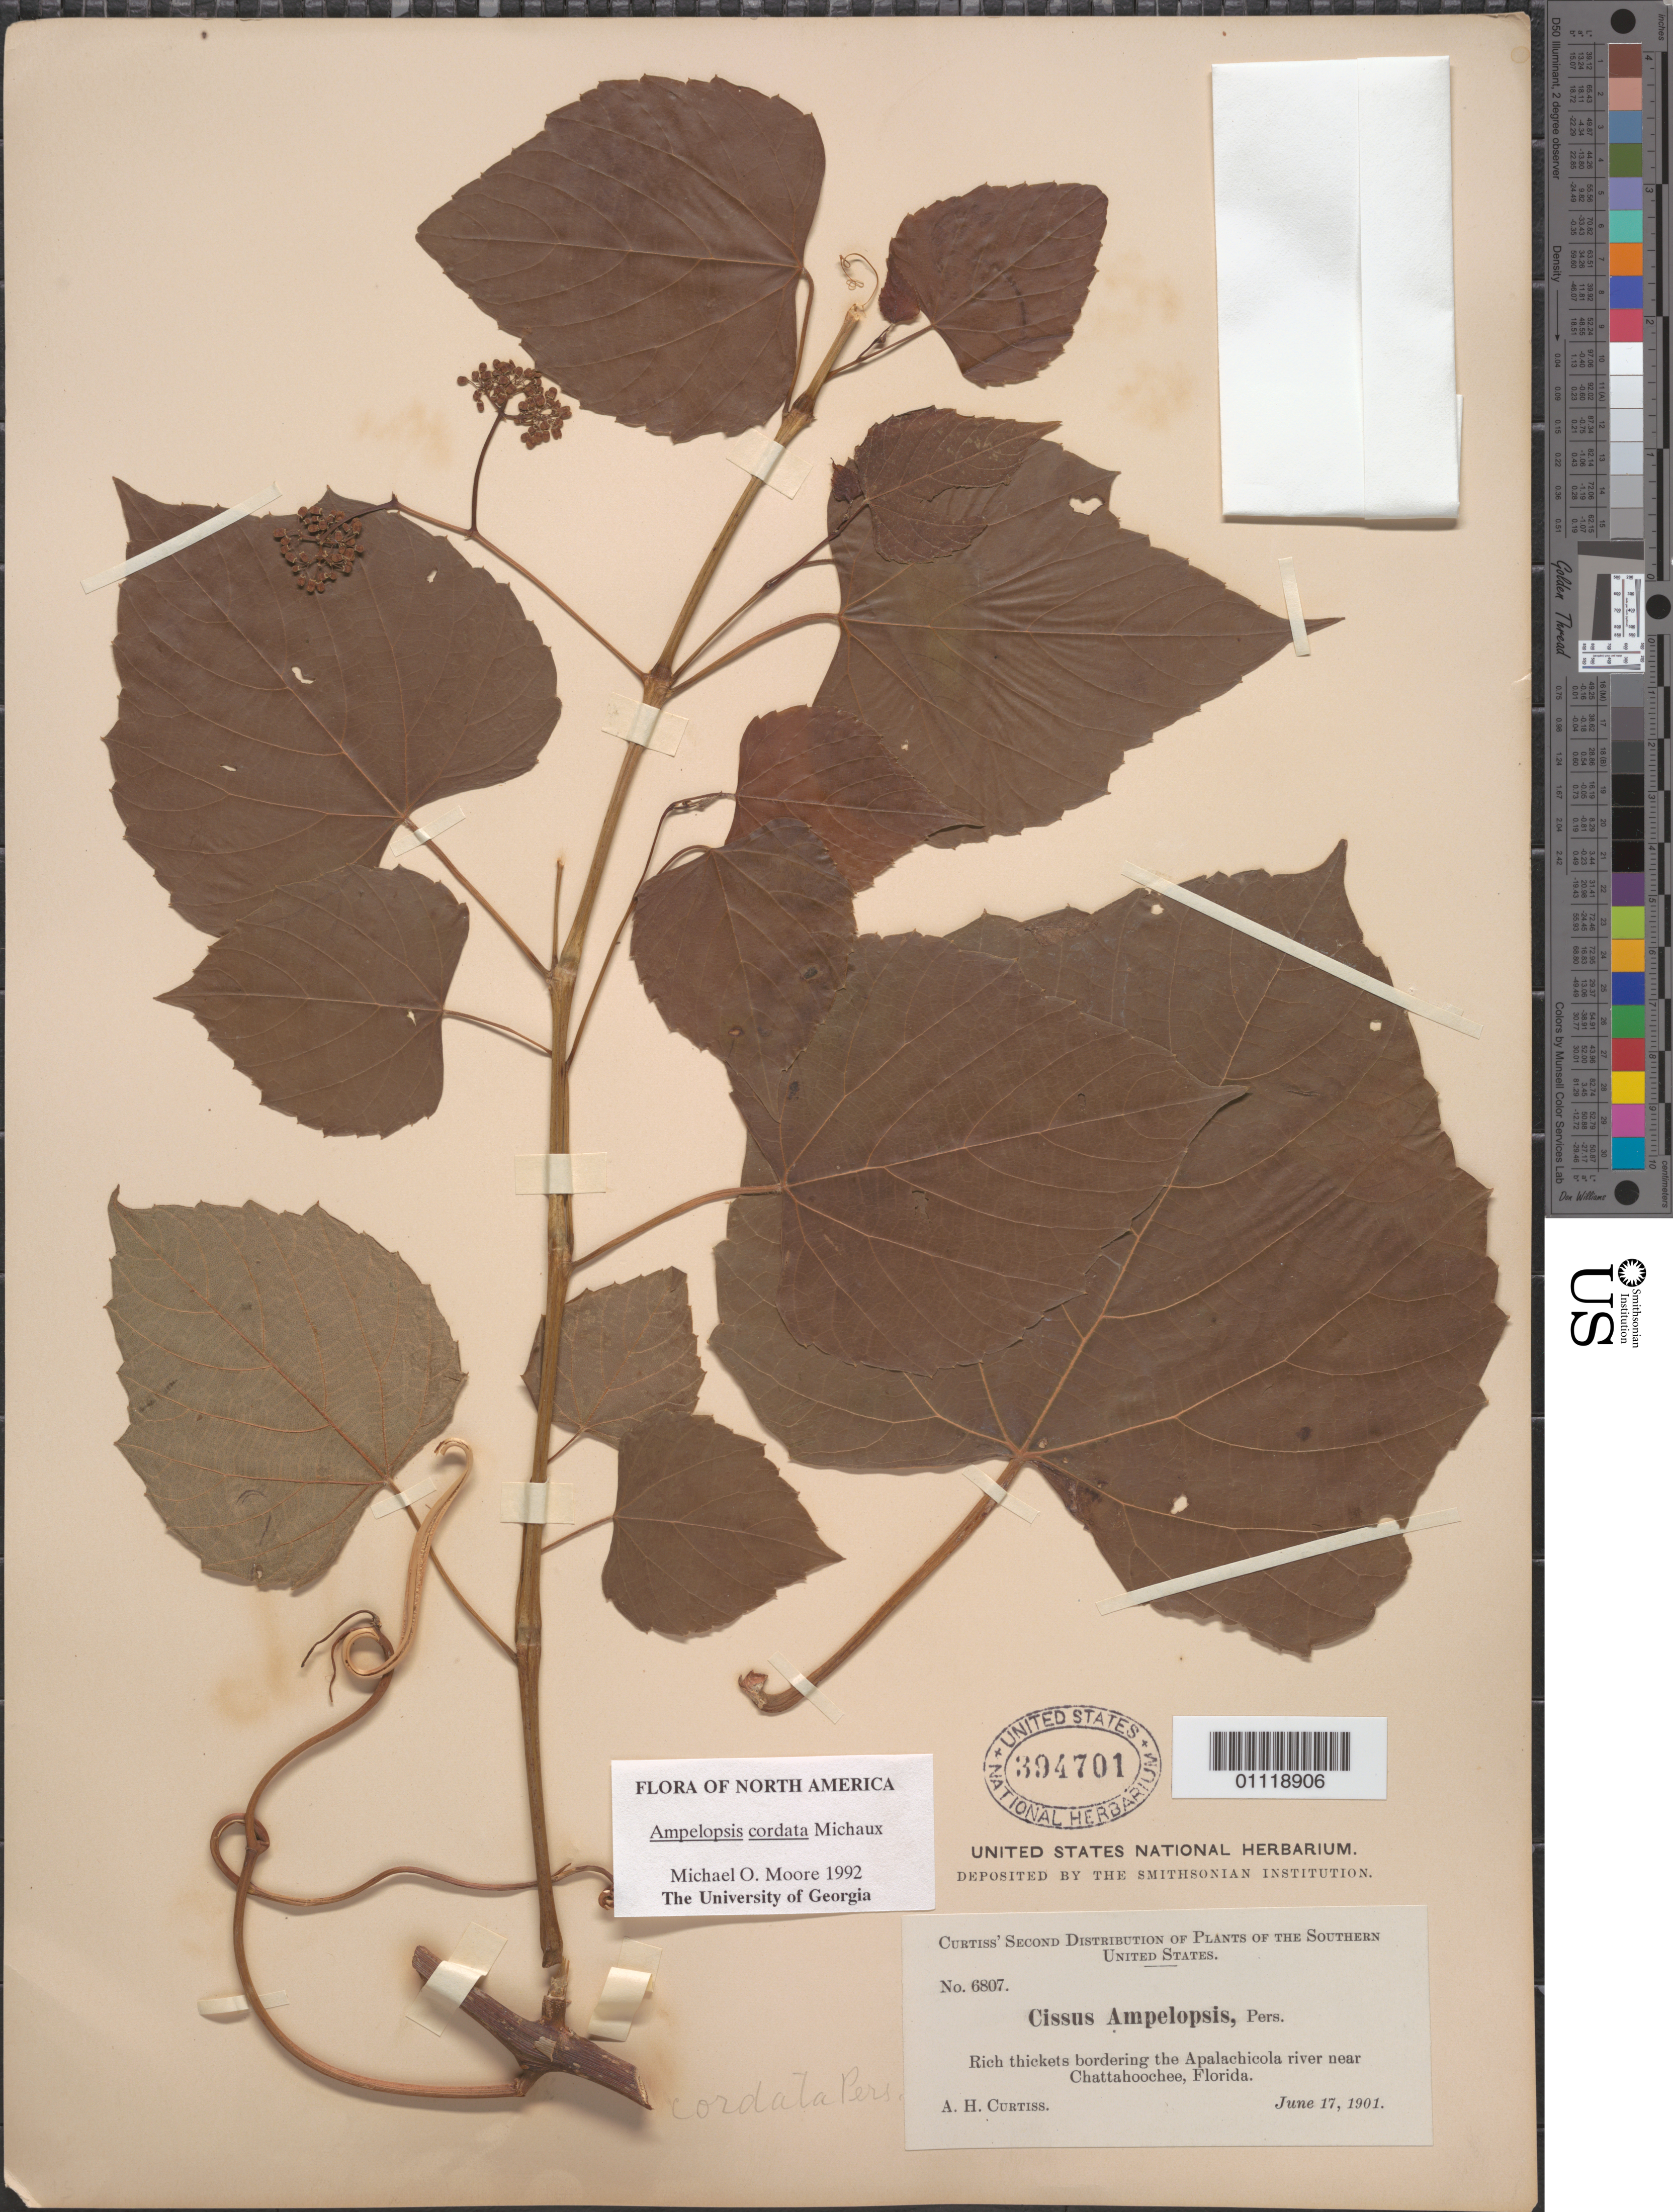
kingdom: Plantae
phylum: Tracheophyta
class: Magnoliopsida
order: Vitales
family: Vitaceae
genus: Ampelopsis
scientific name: Ampelopsis cordata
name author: Michx.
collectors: A. H. Curtiss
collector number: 6807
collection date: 1901-06-17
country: United States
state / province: Florida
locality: Apalachicola River near Chattahoochee.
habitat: Rich thickets bordering the river.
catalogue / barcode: US 394701